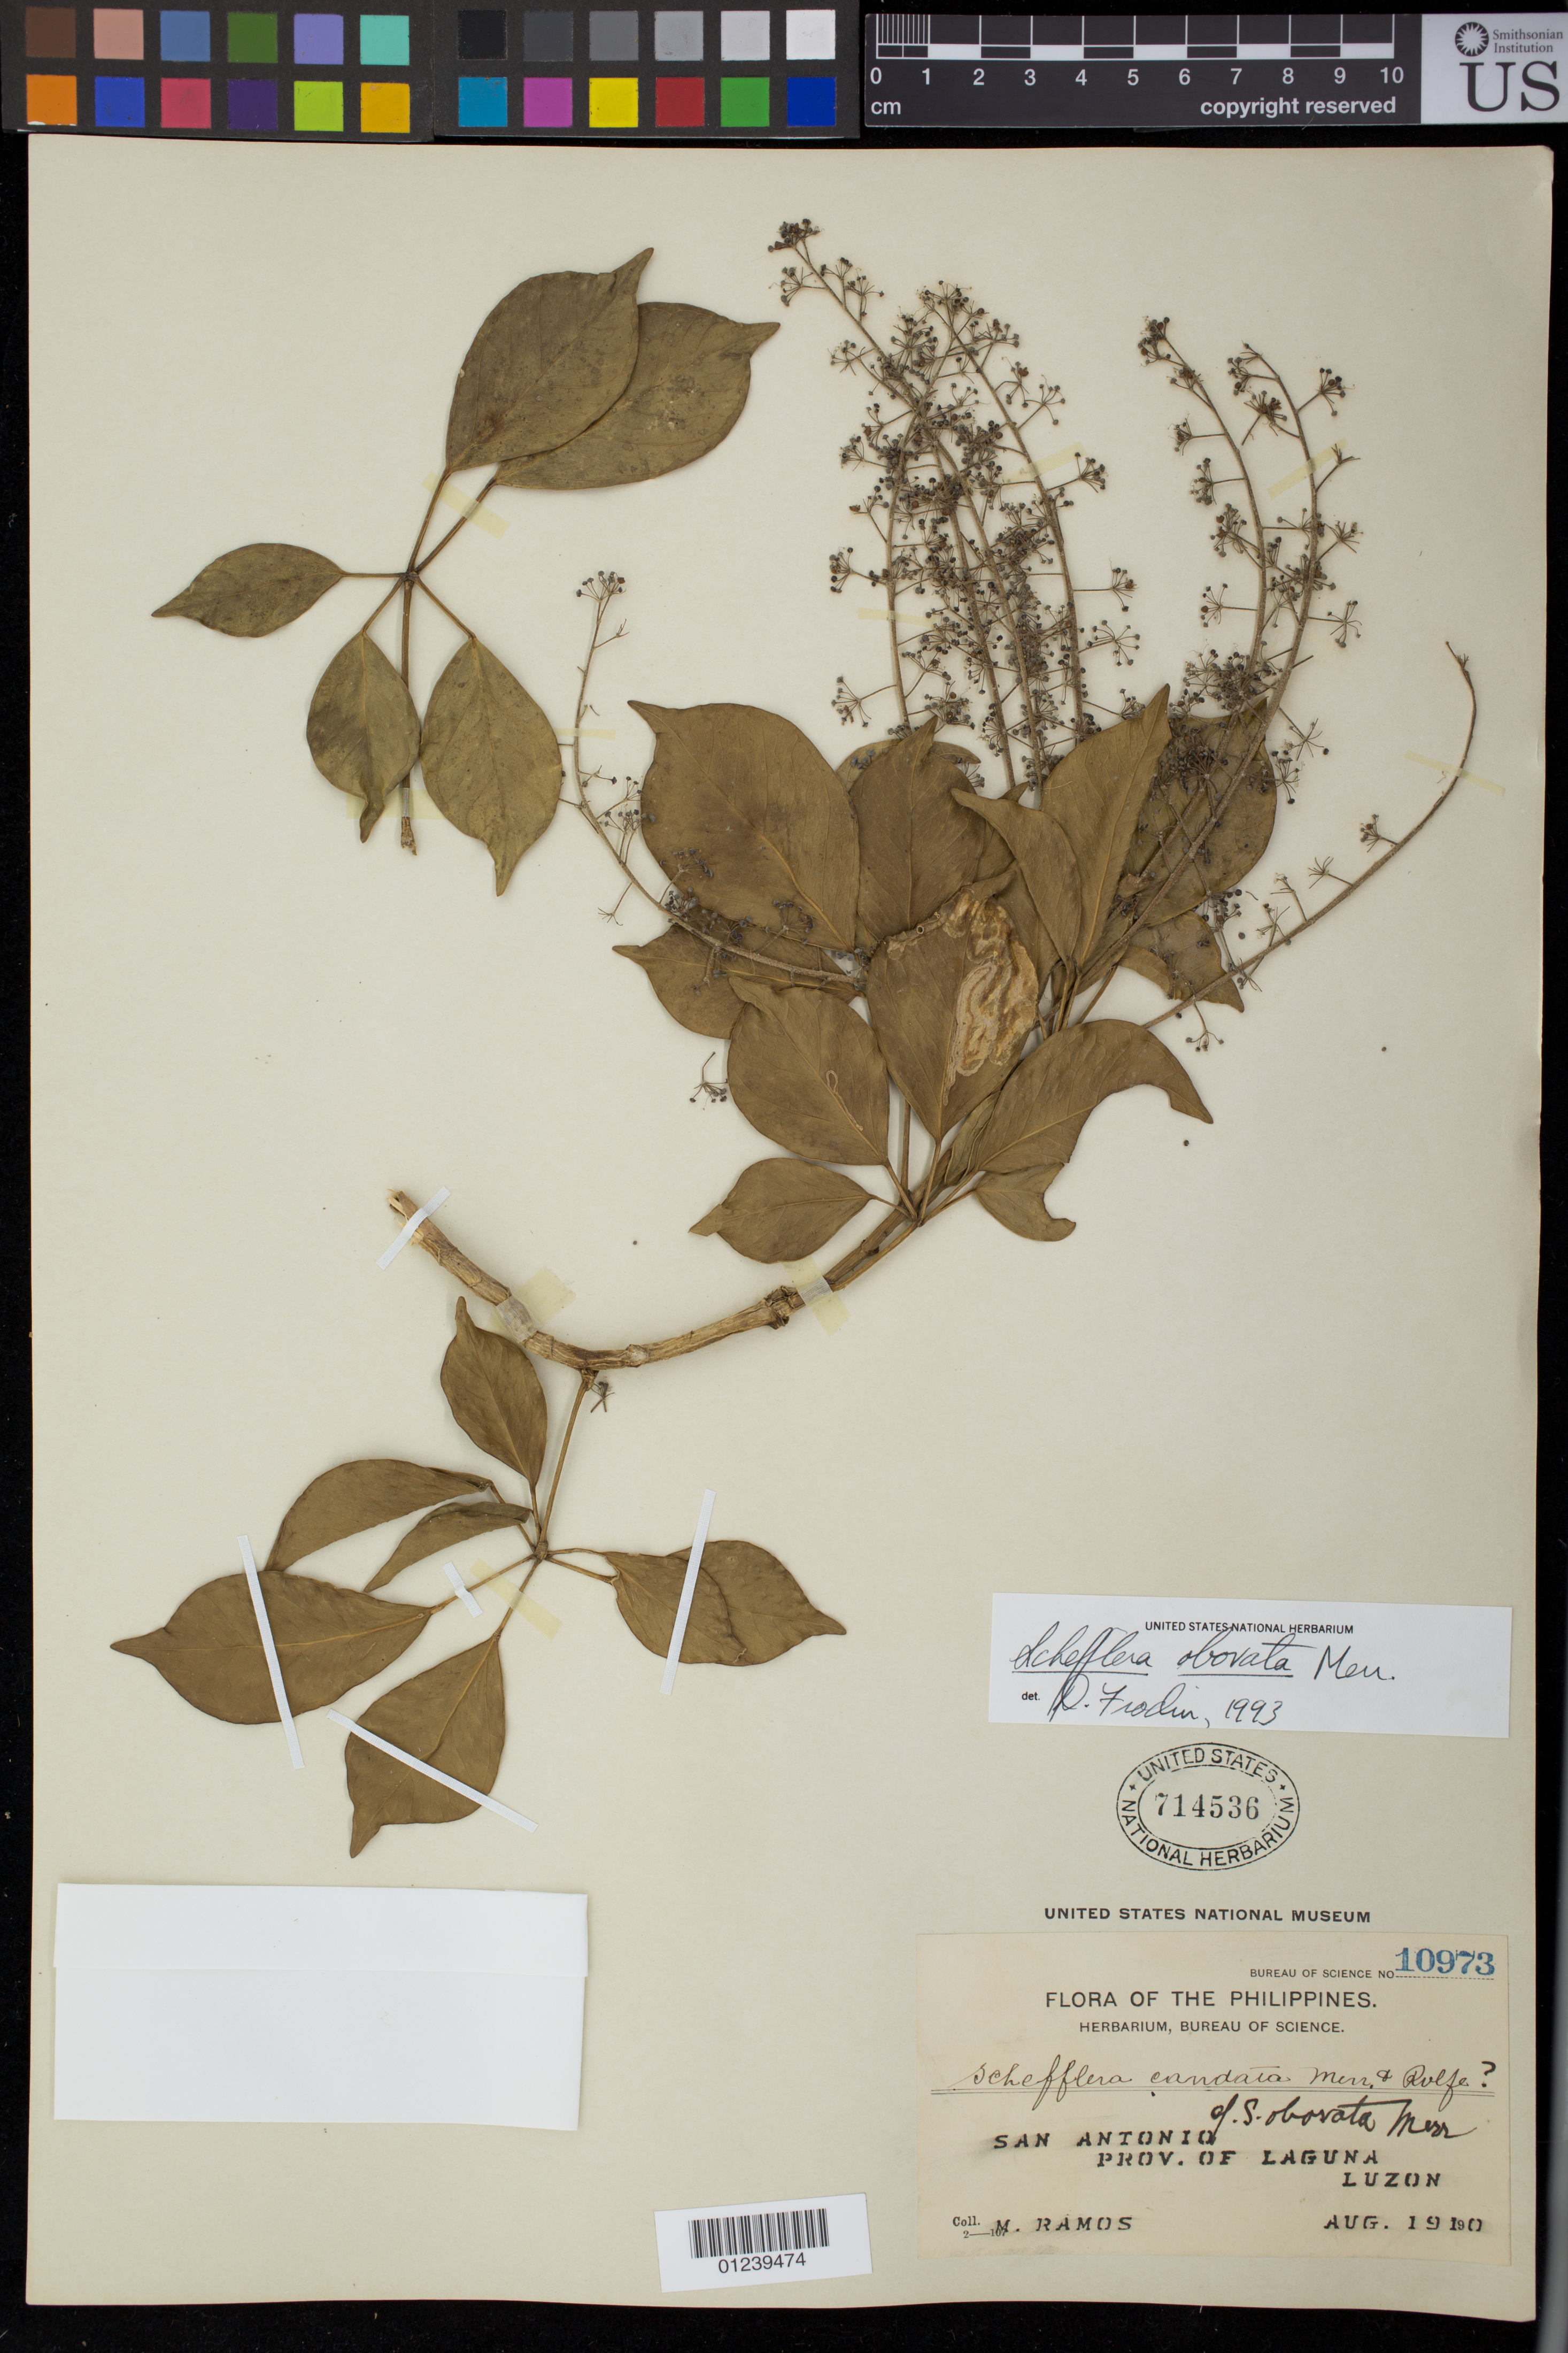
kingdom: Plantae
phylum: Tracheophyta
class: Magnoliopsida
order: Apiales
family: Araliaceae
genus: Schefflera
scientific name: Schefflera obovata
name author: Merr.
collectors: M. Ramos & M. Ramos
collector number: Bur. Sci. 10973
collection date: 1910-08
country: Philippines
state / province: Calabarzon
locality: San Antonio, Prov. of Laguna, Luzon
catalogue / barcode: US 714536